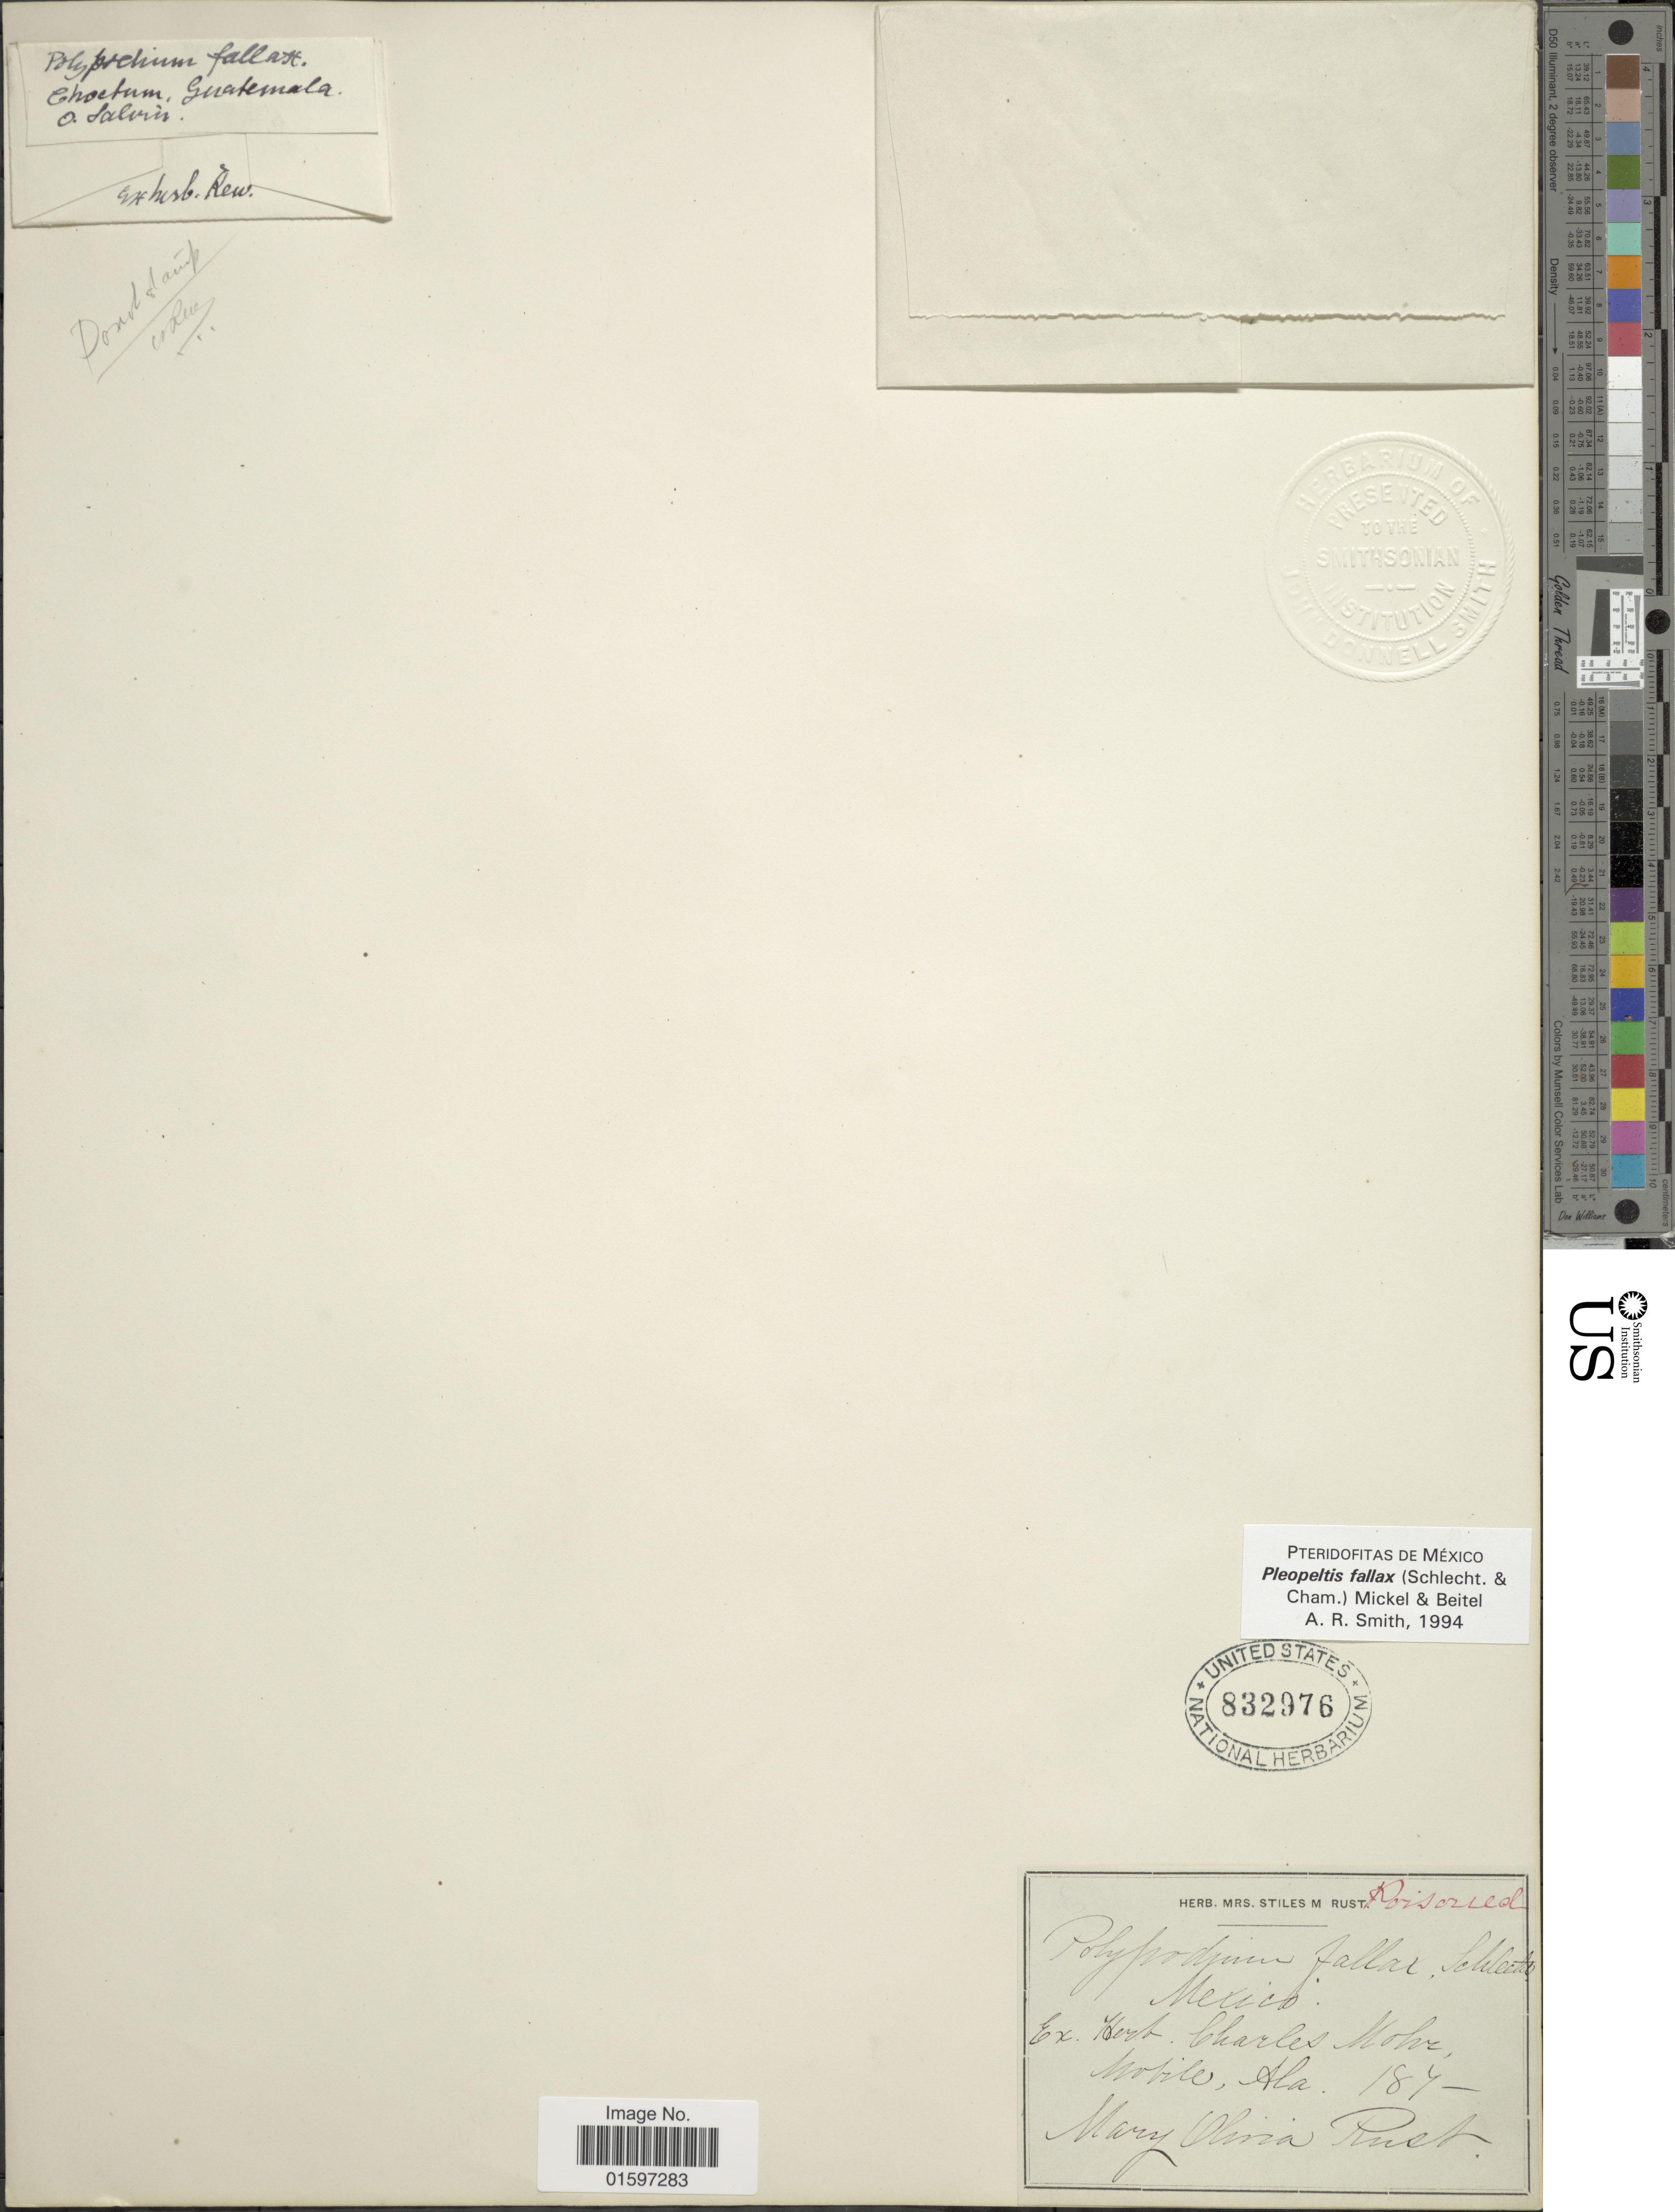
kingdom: Plantae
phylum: Tracheophyta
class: Polypodiopsida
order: Polypodiales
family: Polypodiaceae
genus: Pleopeltis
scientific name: Pleopeltis fallax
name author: (Schltdl. & Cham.) Mickel & Beitel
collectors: M. Rust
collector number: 187?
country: Mexico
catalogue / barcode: US 832976